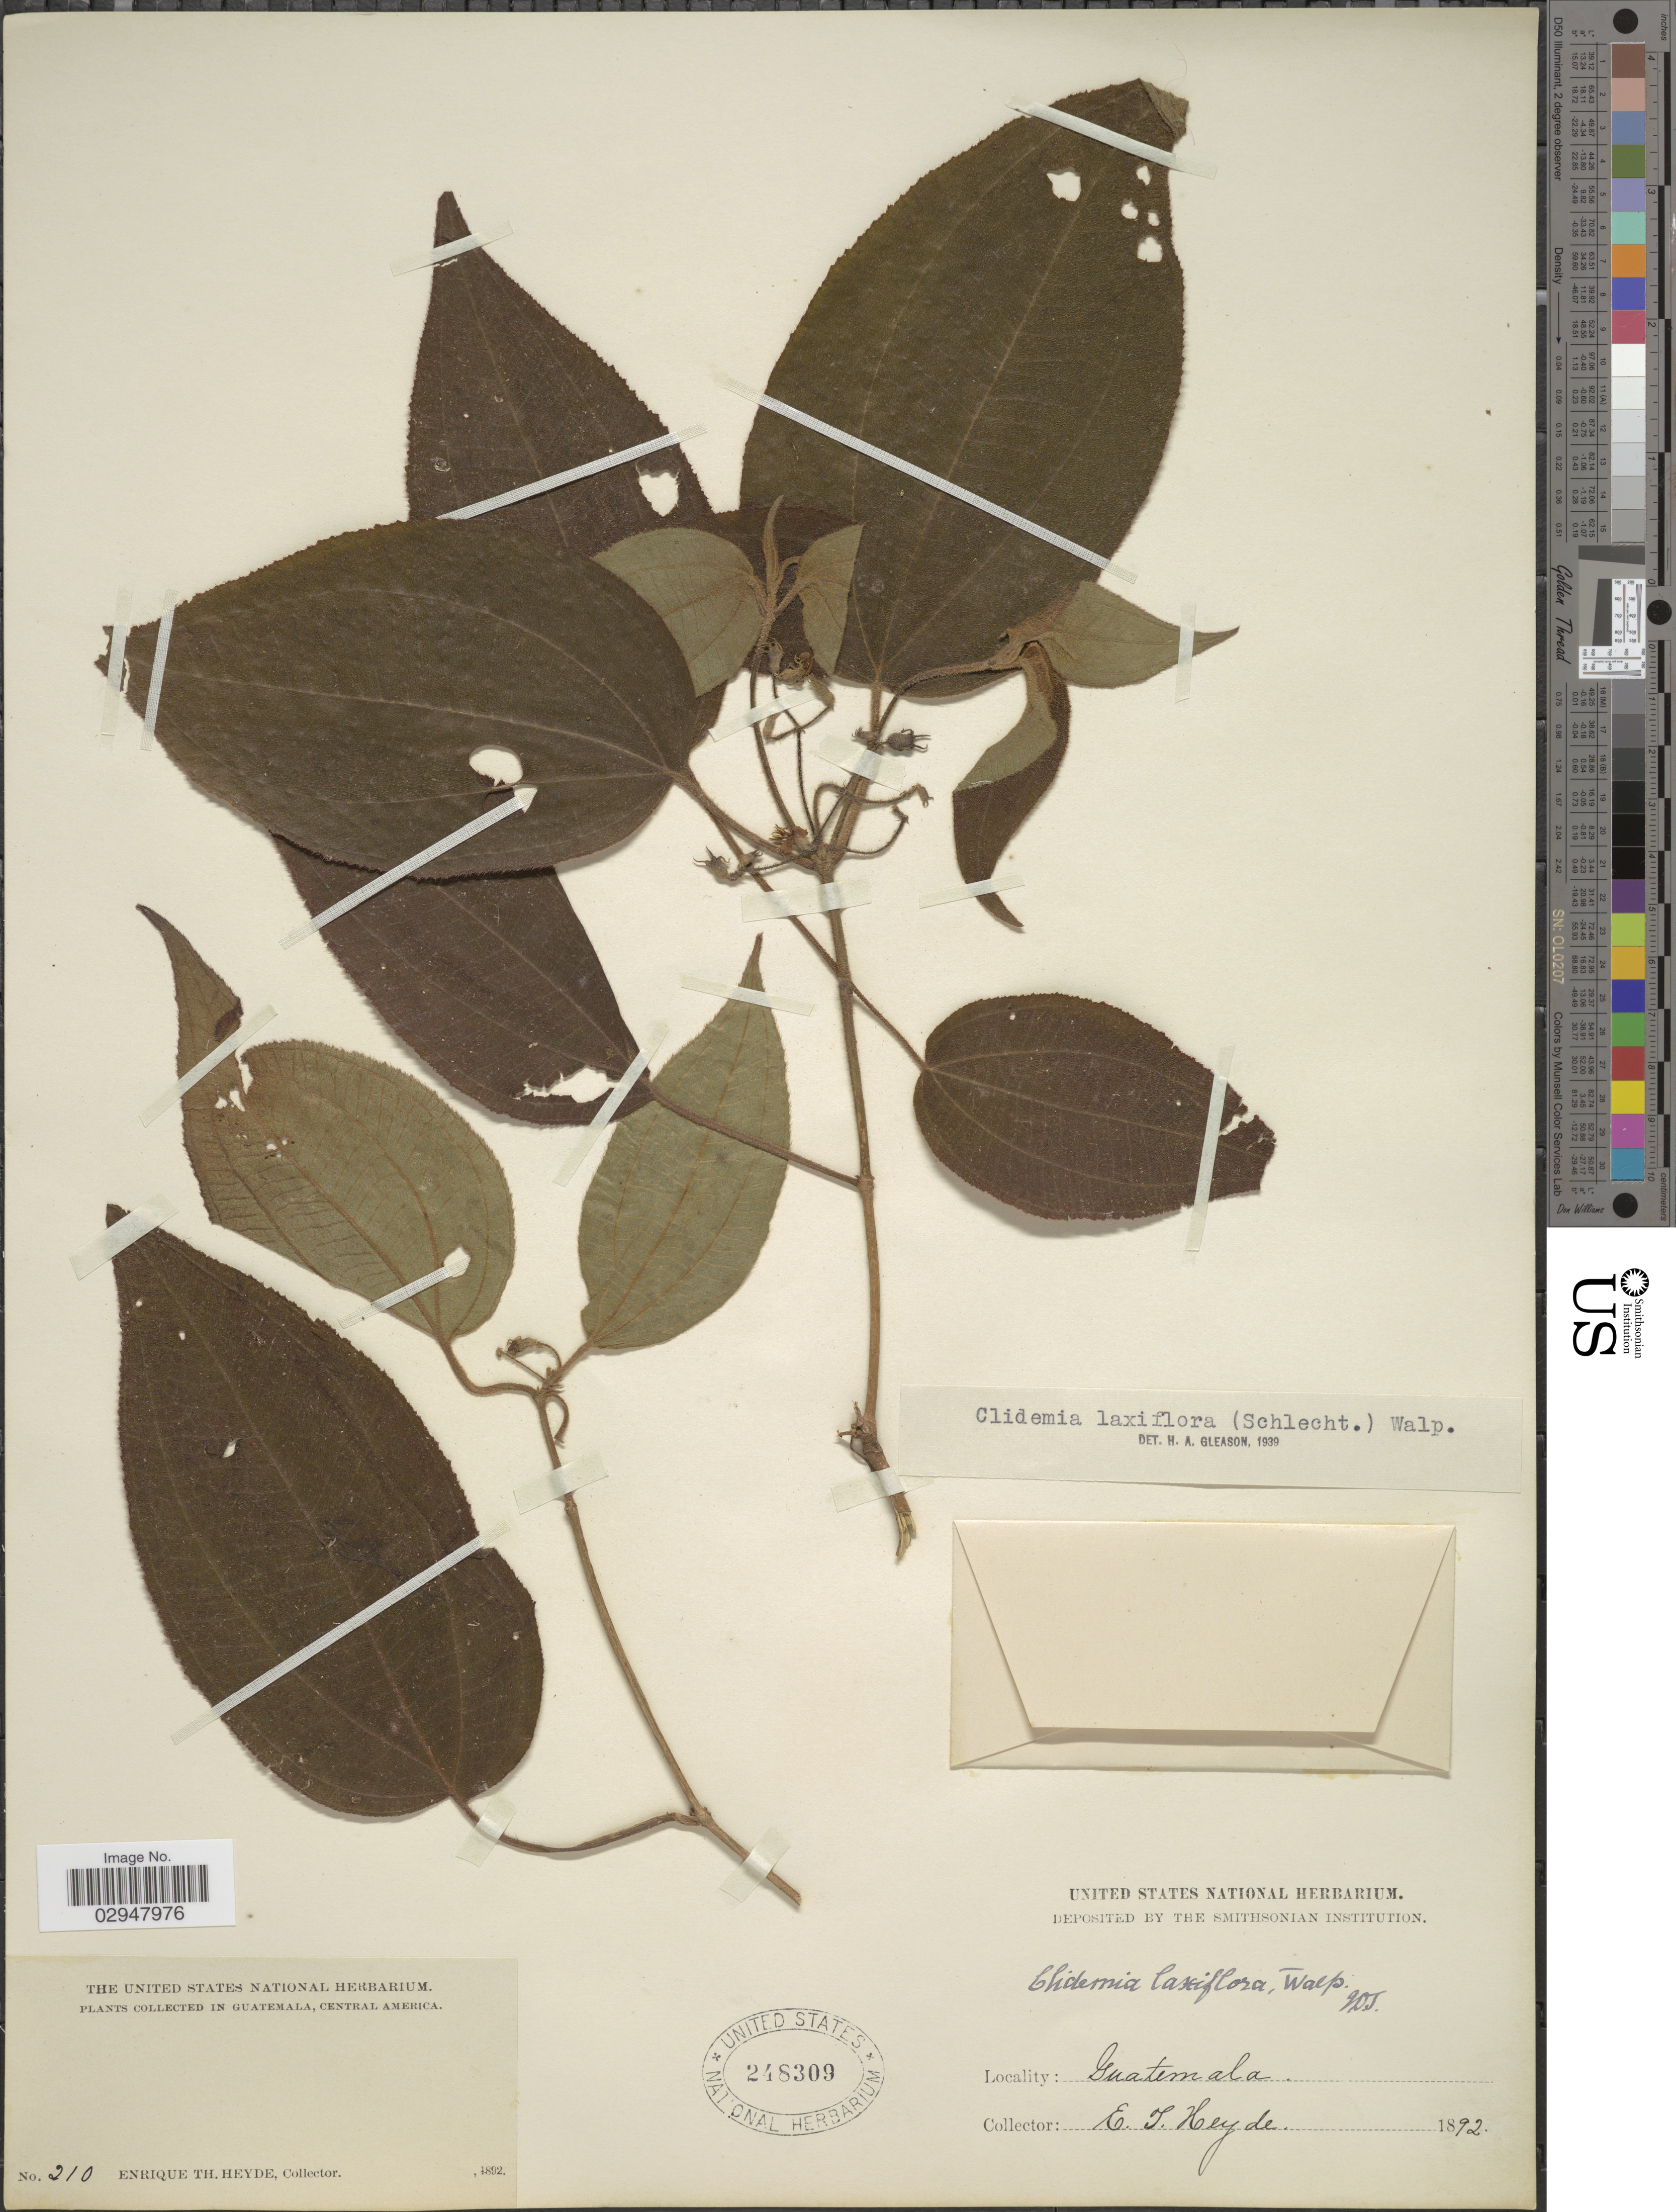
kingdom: Plantae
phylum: Tracheophyta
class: Magnoliopsida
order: Myrtales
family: Melastomataceae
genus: Clidemia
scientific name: Clidemia laxiflora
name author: (Schltdl.) Walp. ex Naudin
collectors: E. T. Heyde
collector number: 210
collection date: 1892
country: Guatemala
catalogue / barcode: US 248309